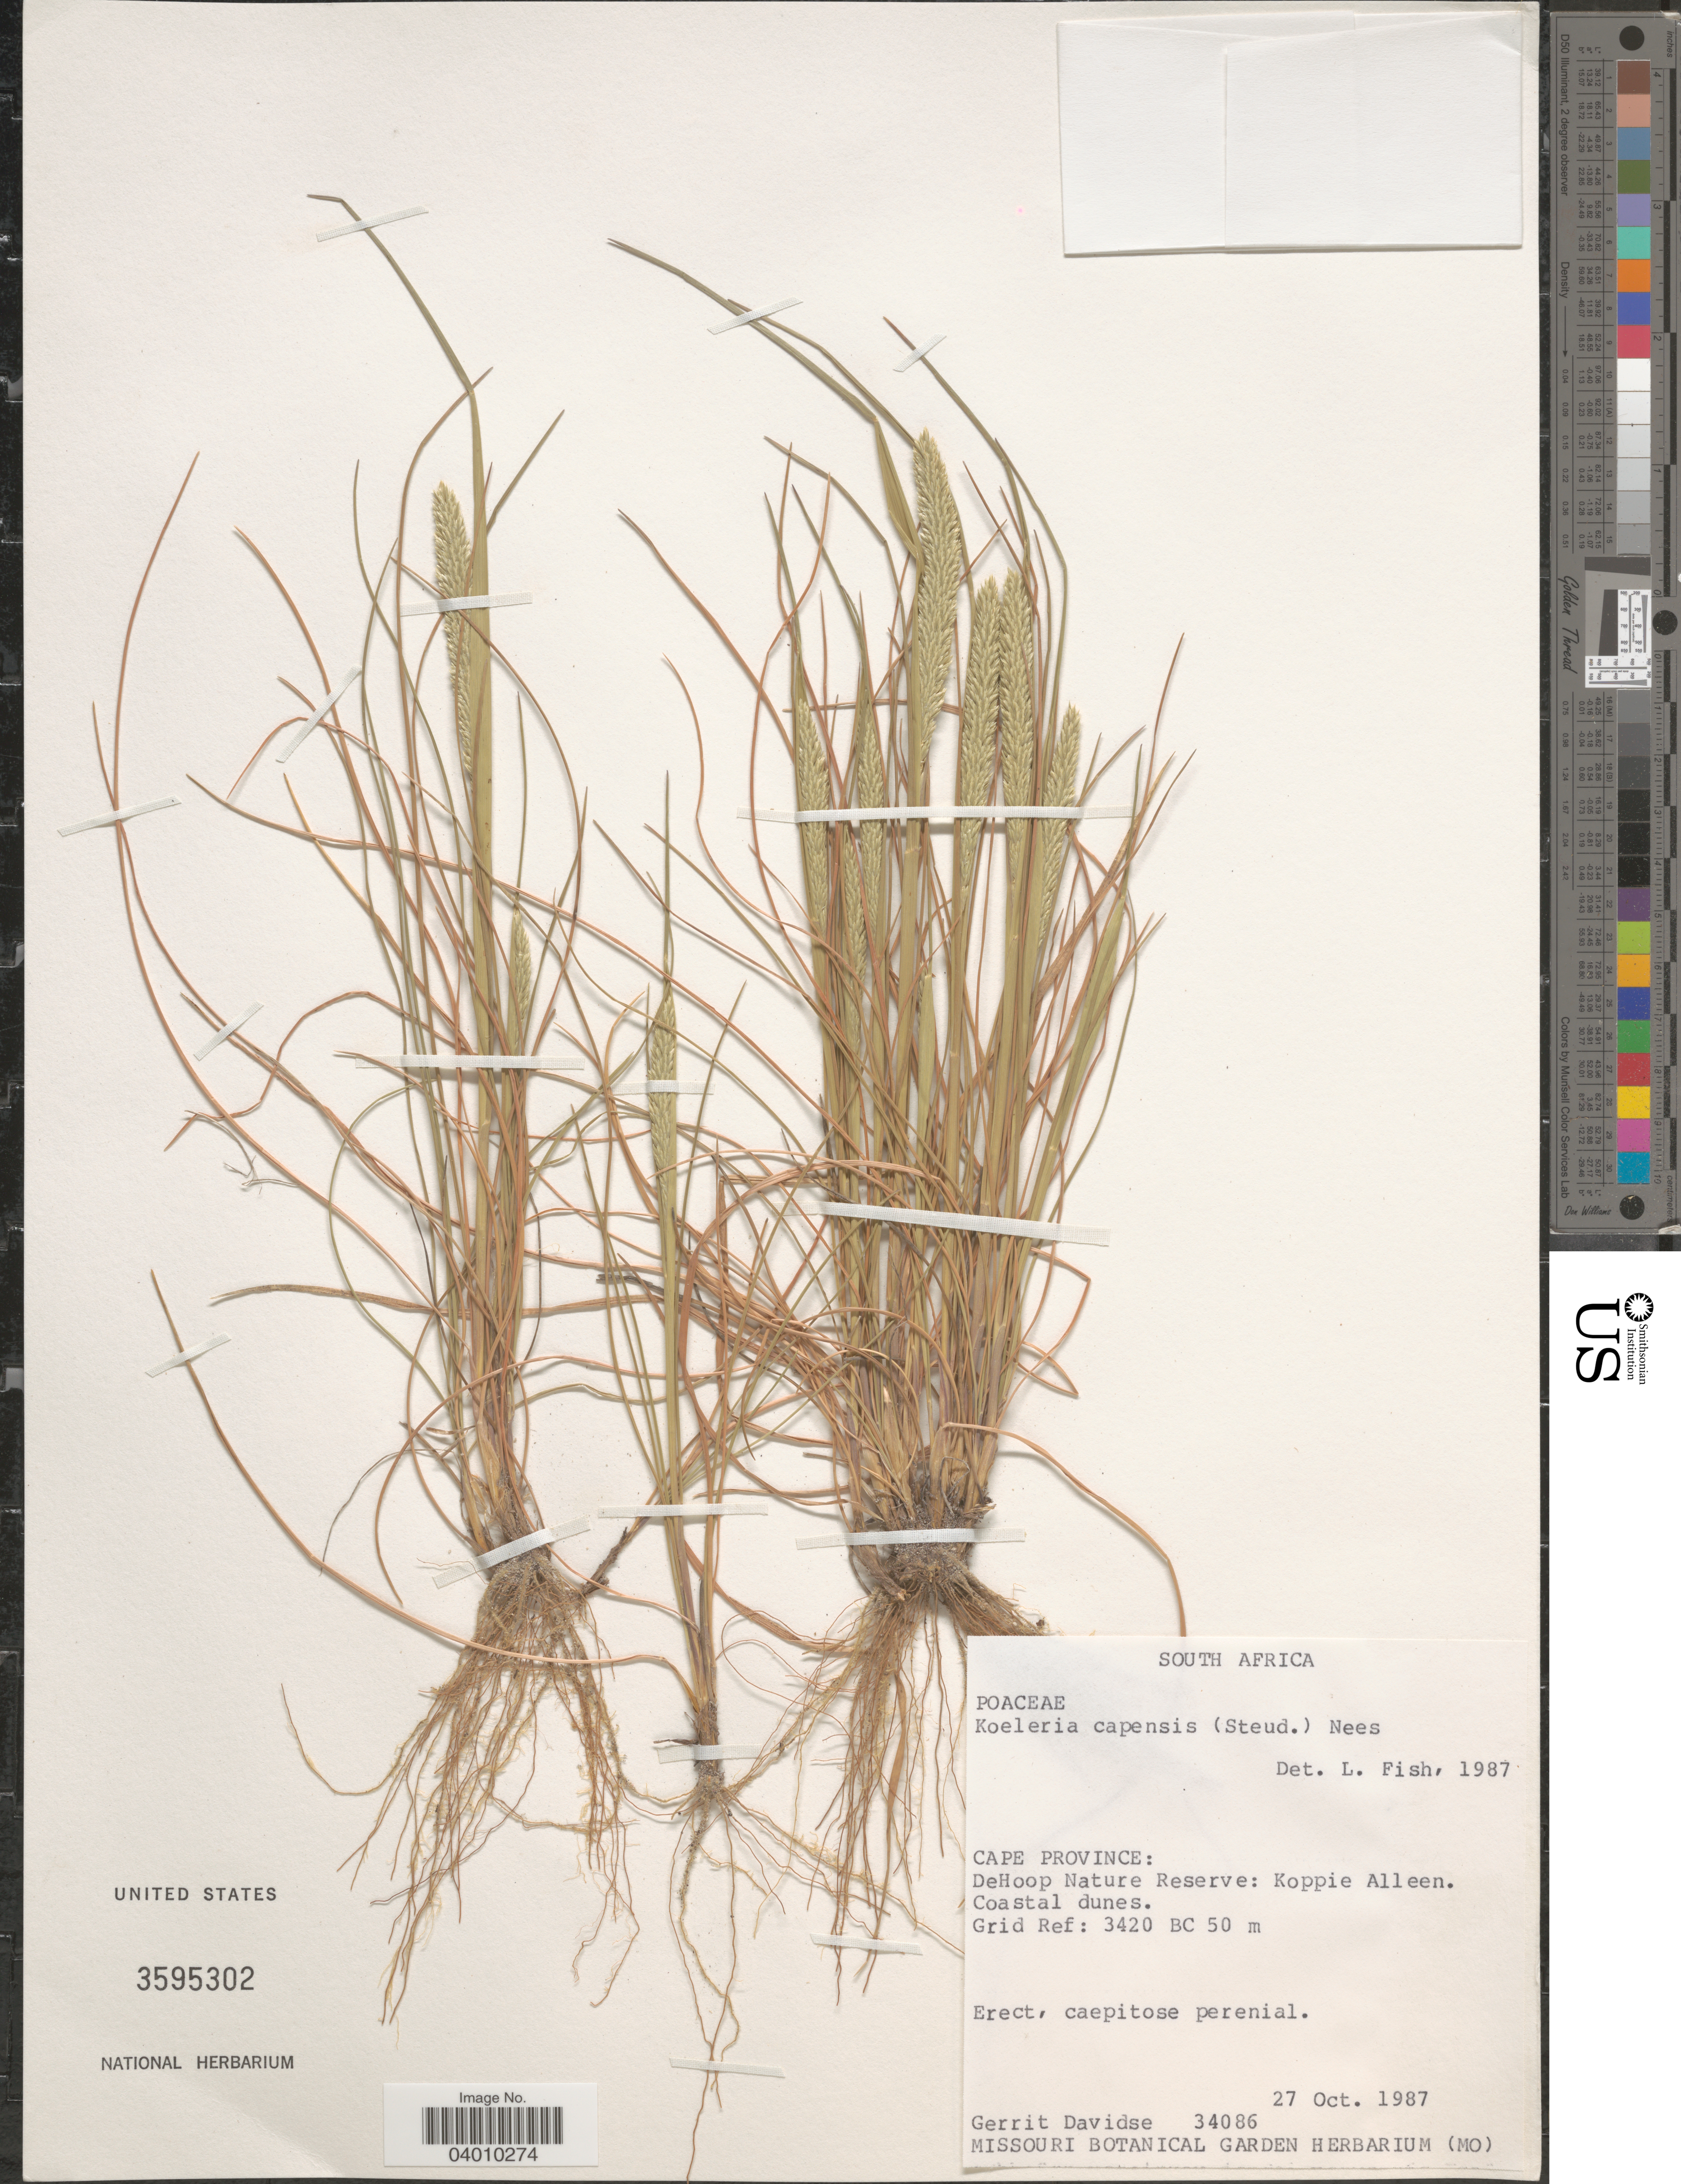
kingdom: Plantae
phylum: Tracheophyta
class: Liliopsida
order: Poales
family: Poaceae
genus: Koeleria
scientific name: Koeleria capensis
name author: (Steud.) Nees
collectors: G. Davidse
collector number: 34086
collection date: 1987-10-27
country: South Africa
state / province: Western Cape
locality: DeHoop Nature Reserve: Koppie Alleen. Grid Ref: 3420 BC.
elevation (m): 50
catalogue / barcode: US 3595302